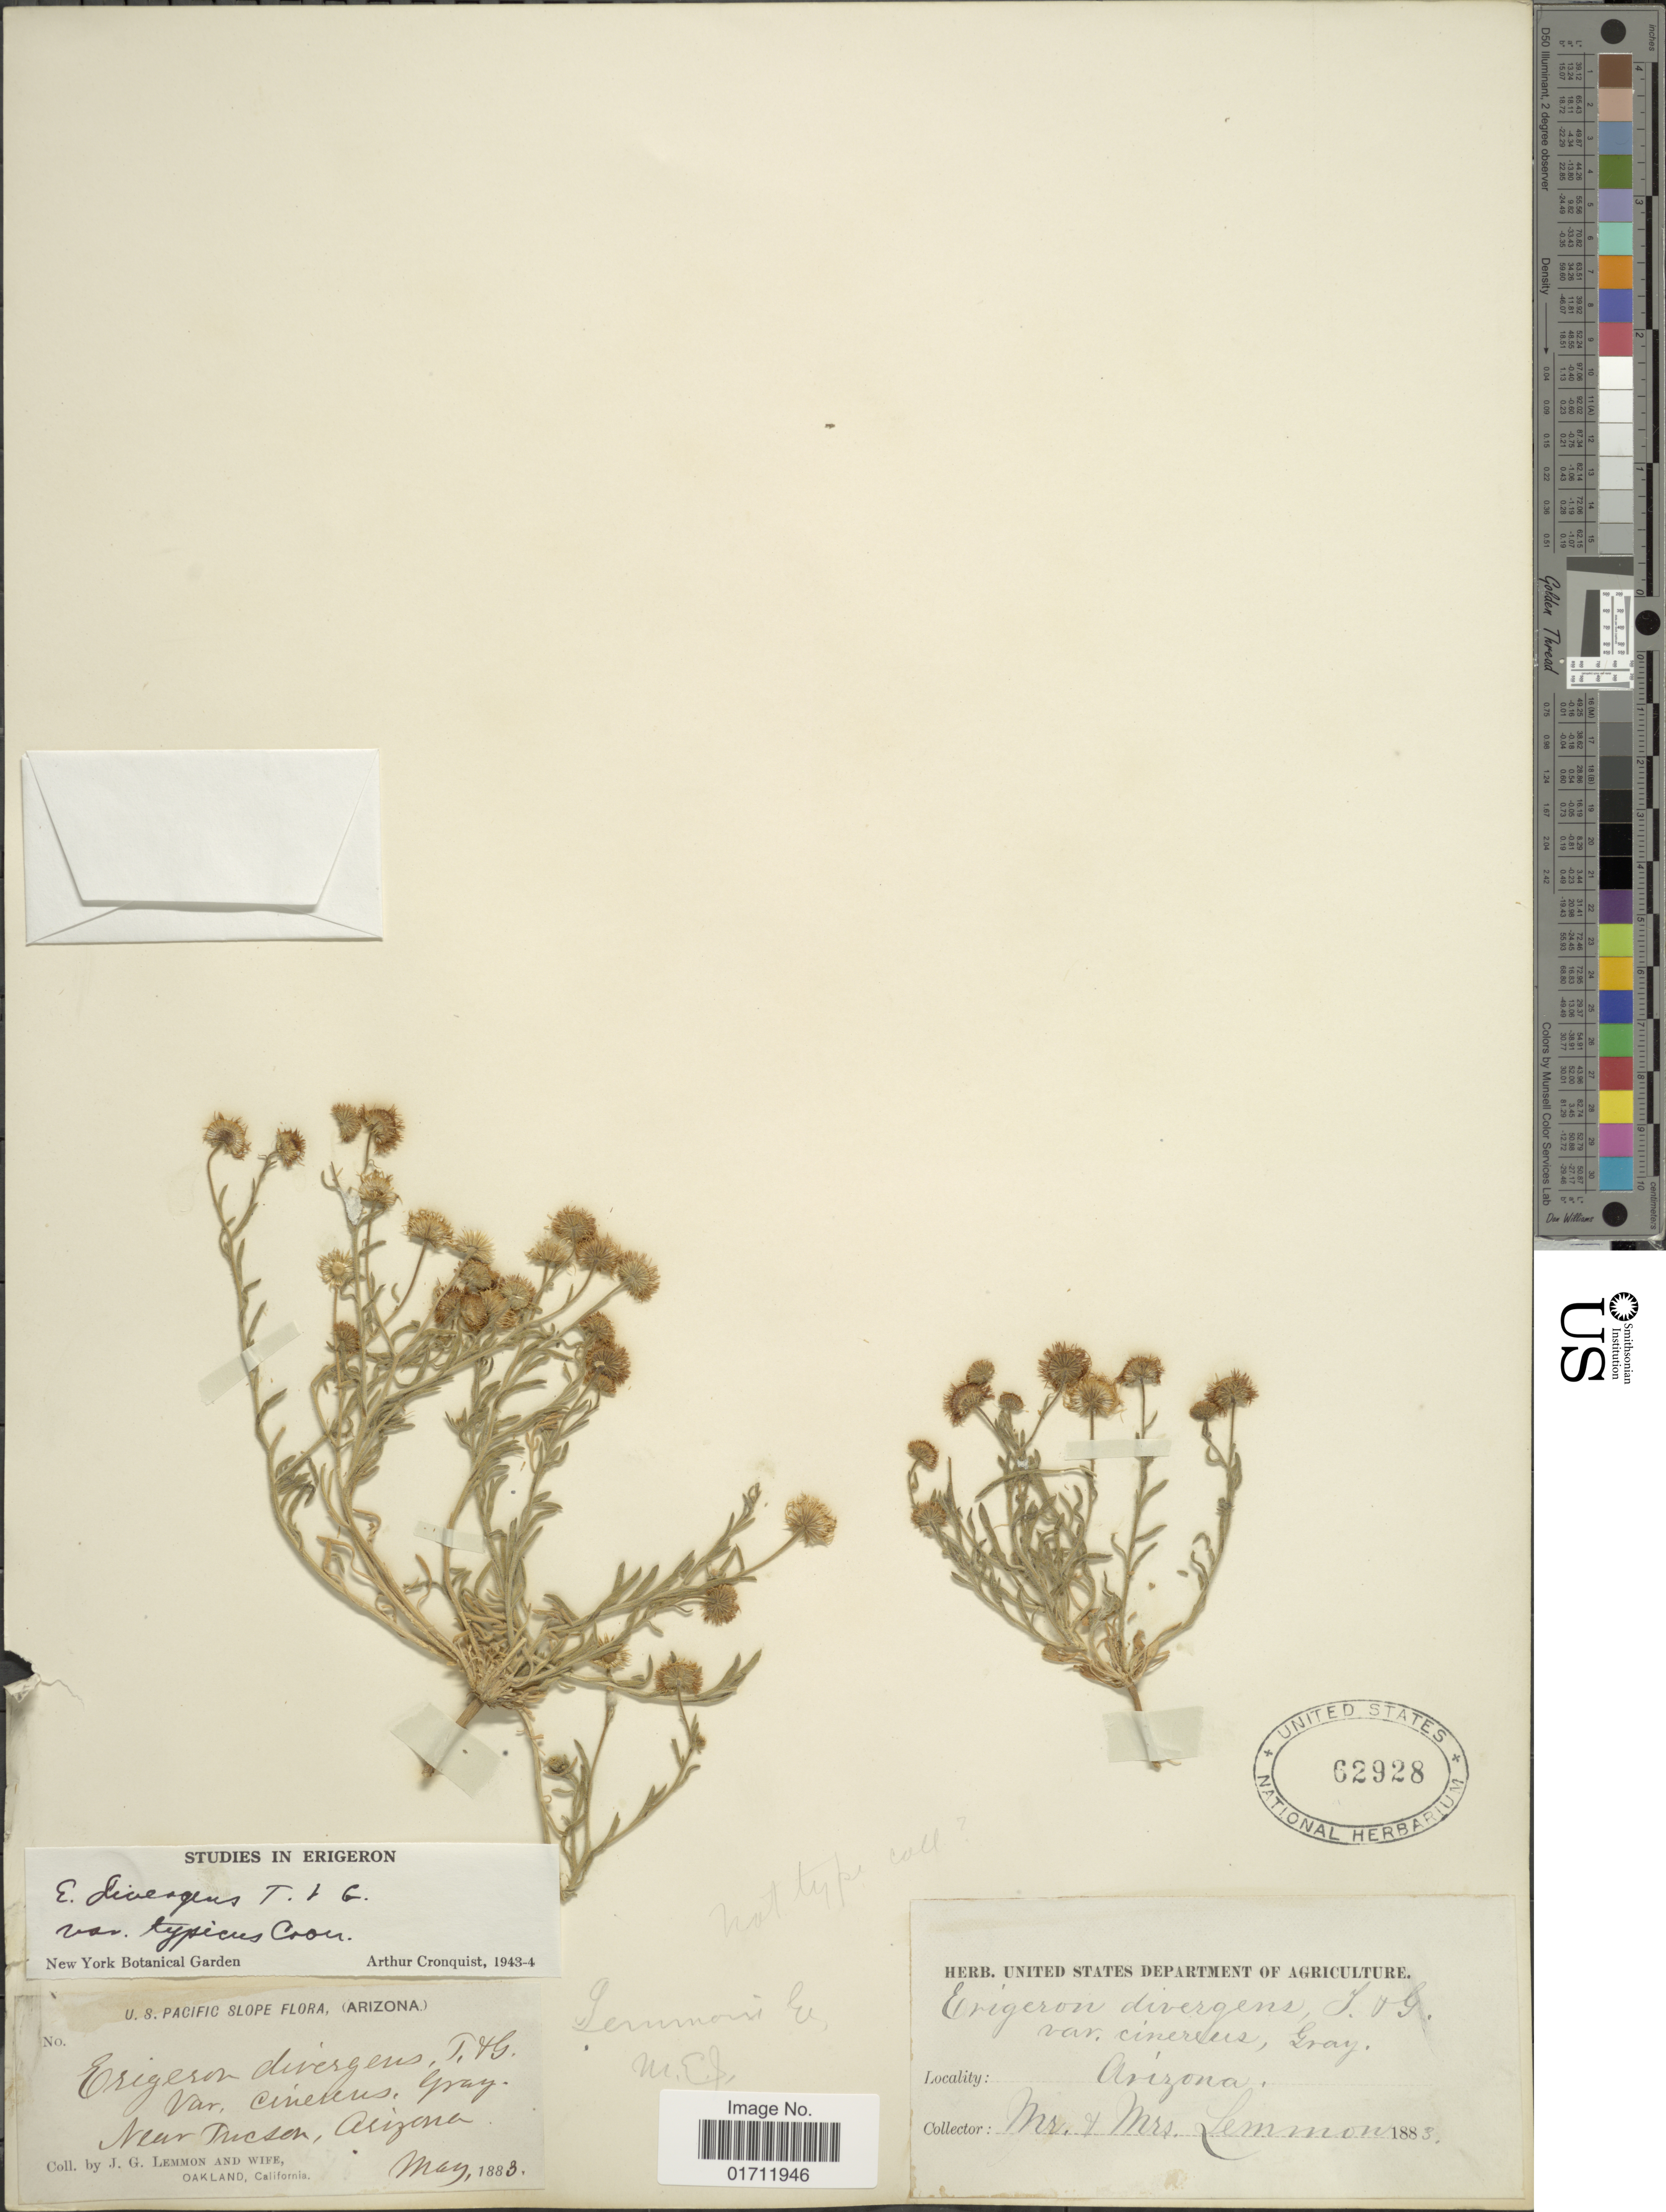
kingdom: Plantae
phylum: Tracheophyta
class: Magnoliopsida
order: Asterales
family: Asteraceae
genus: Erigeron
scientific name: Erigeron divergens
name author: Torr. & A. Gray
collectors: J. Lemmon & Mrs. J. G. Lemmon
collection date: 1883-05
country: United States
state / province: Arizona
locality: U.S. Pacific Slope, Near Tucsen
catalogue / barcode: US 62928